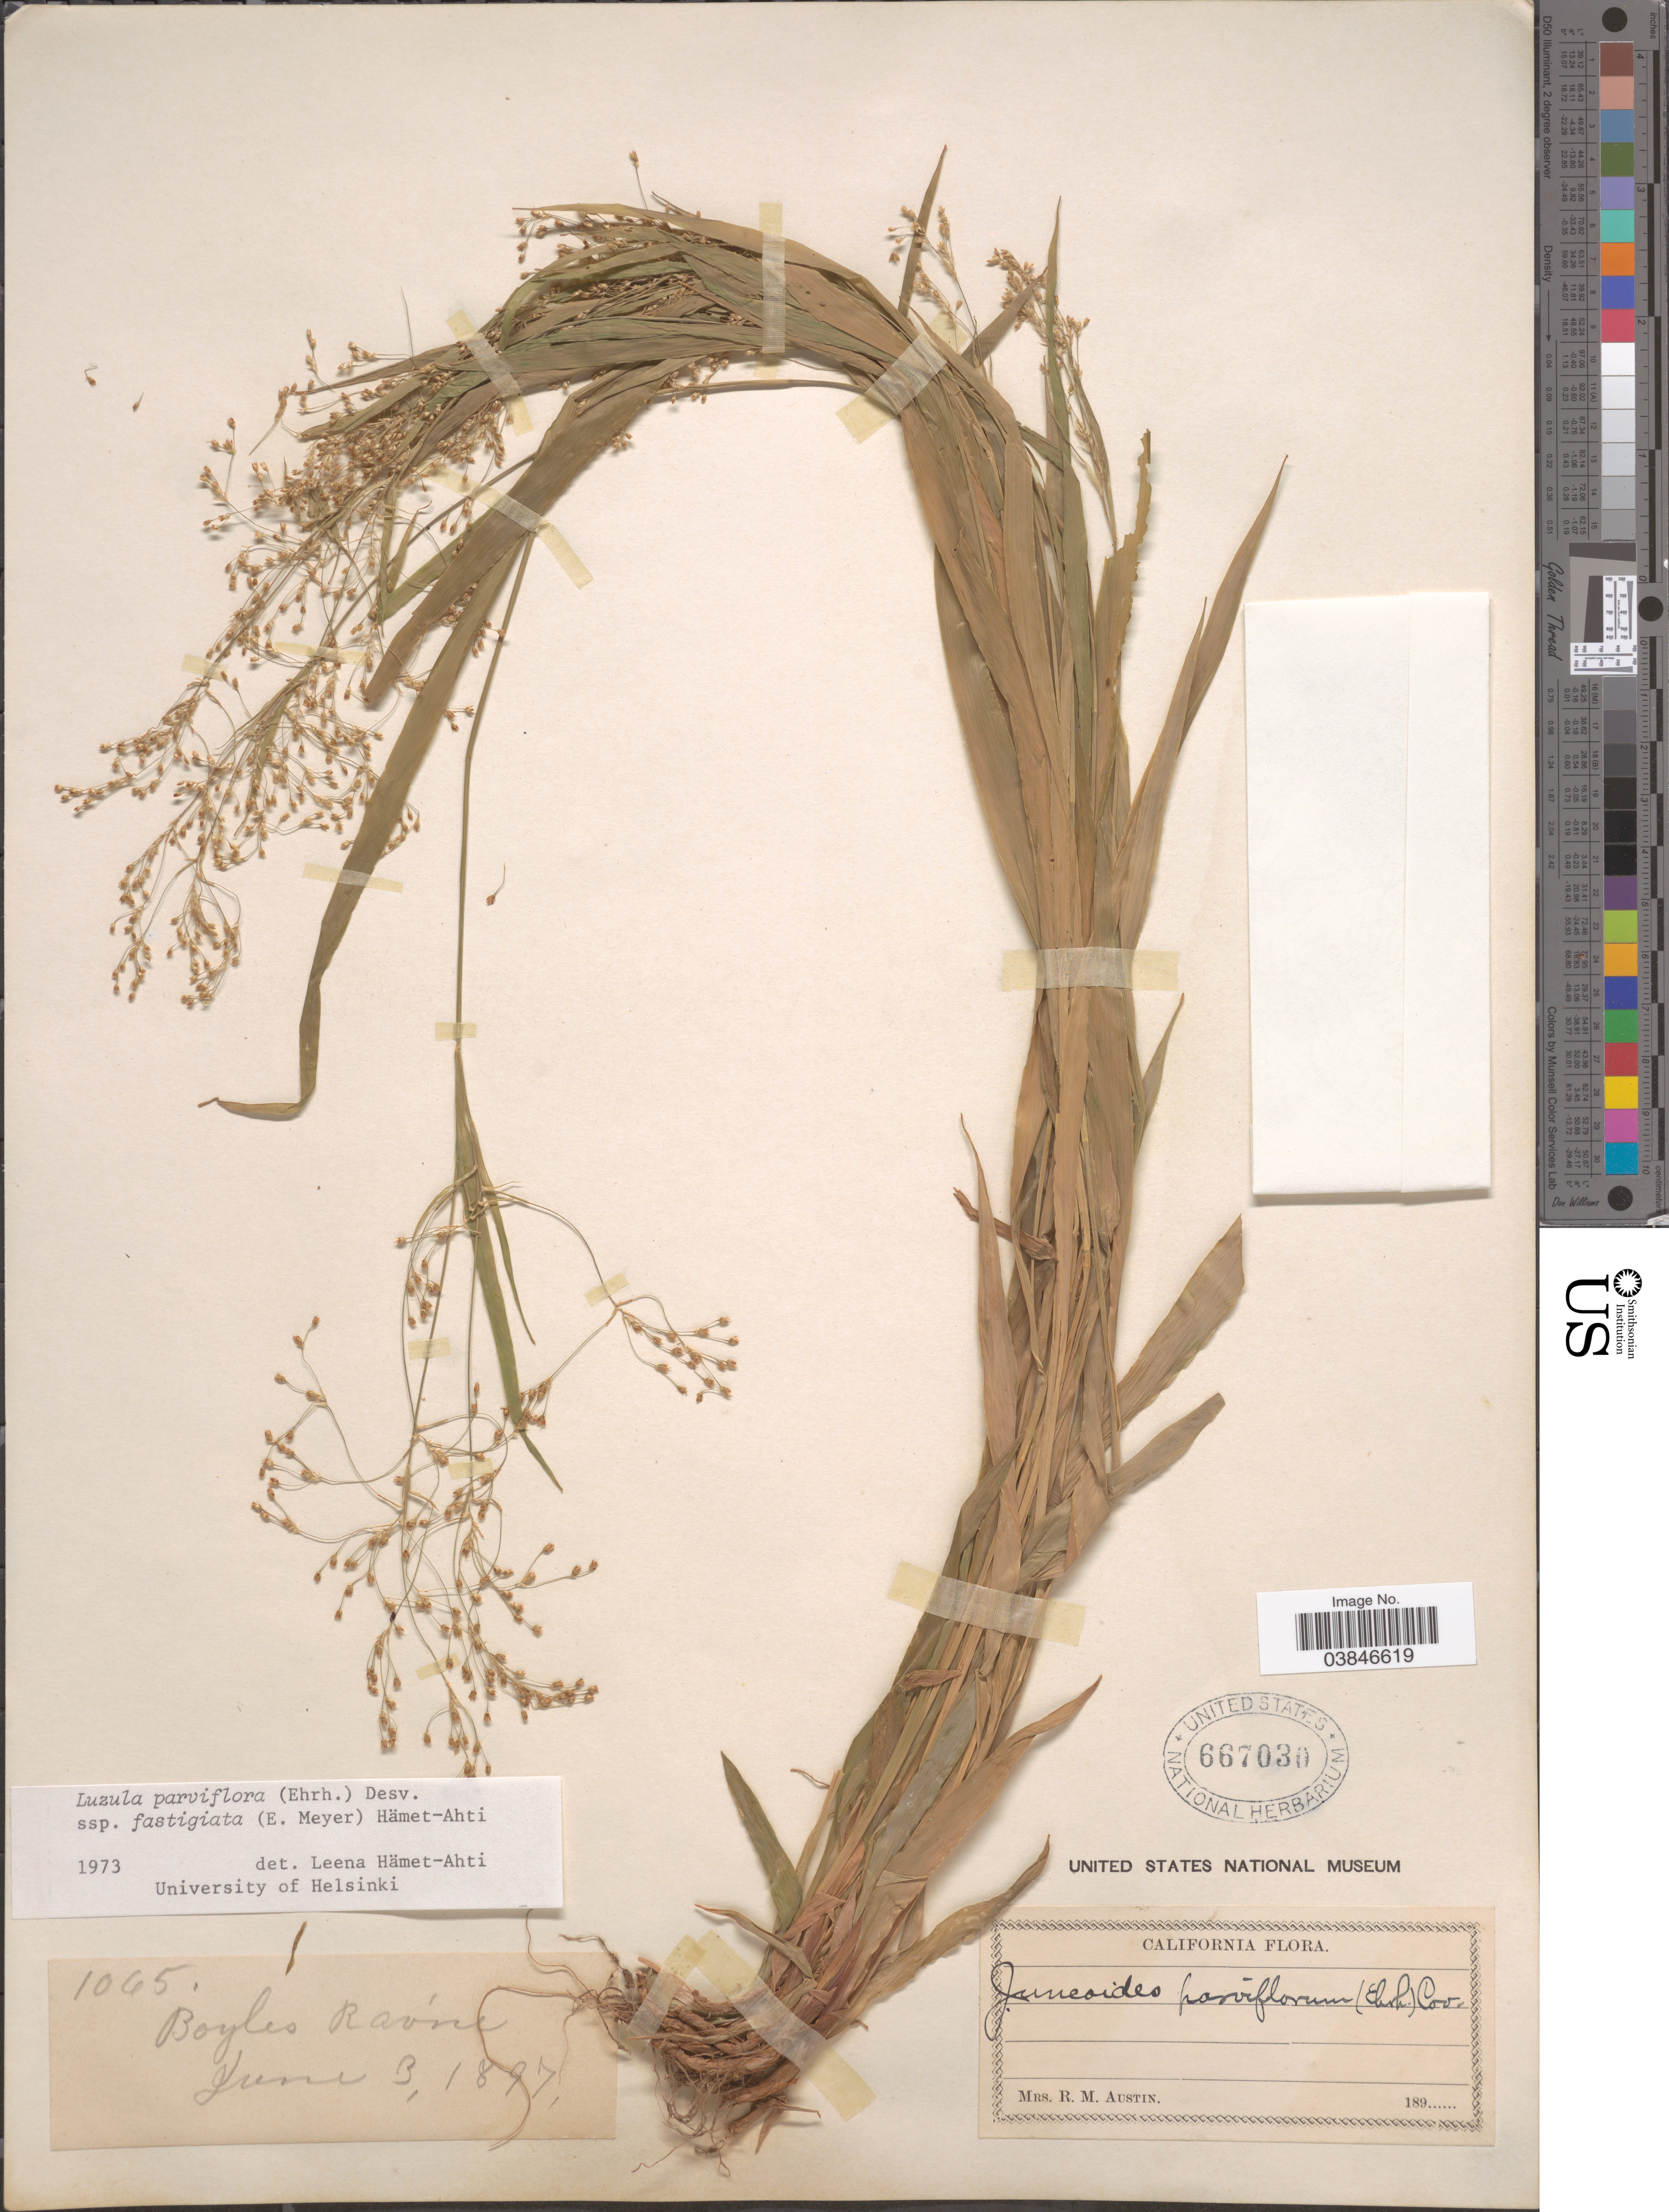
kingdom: Plantae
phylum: Tracheophyta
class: Liliopsida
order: Poales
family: Juncaceae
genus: Luzula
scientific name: Luzula parviflora subsp. fastigiata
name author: Buchenau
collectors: R. Austin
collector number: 1065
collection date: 1897-06-03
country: United States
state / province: California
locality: Boyles Ravine.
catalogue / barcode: US 667030